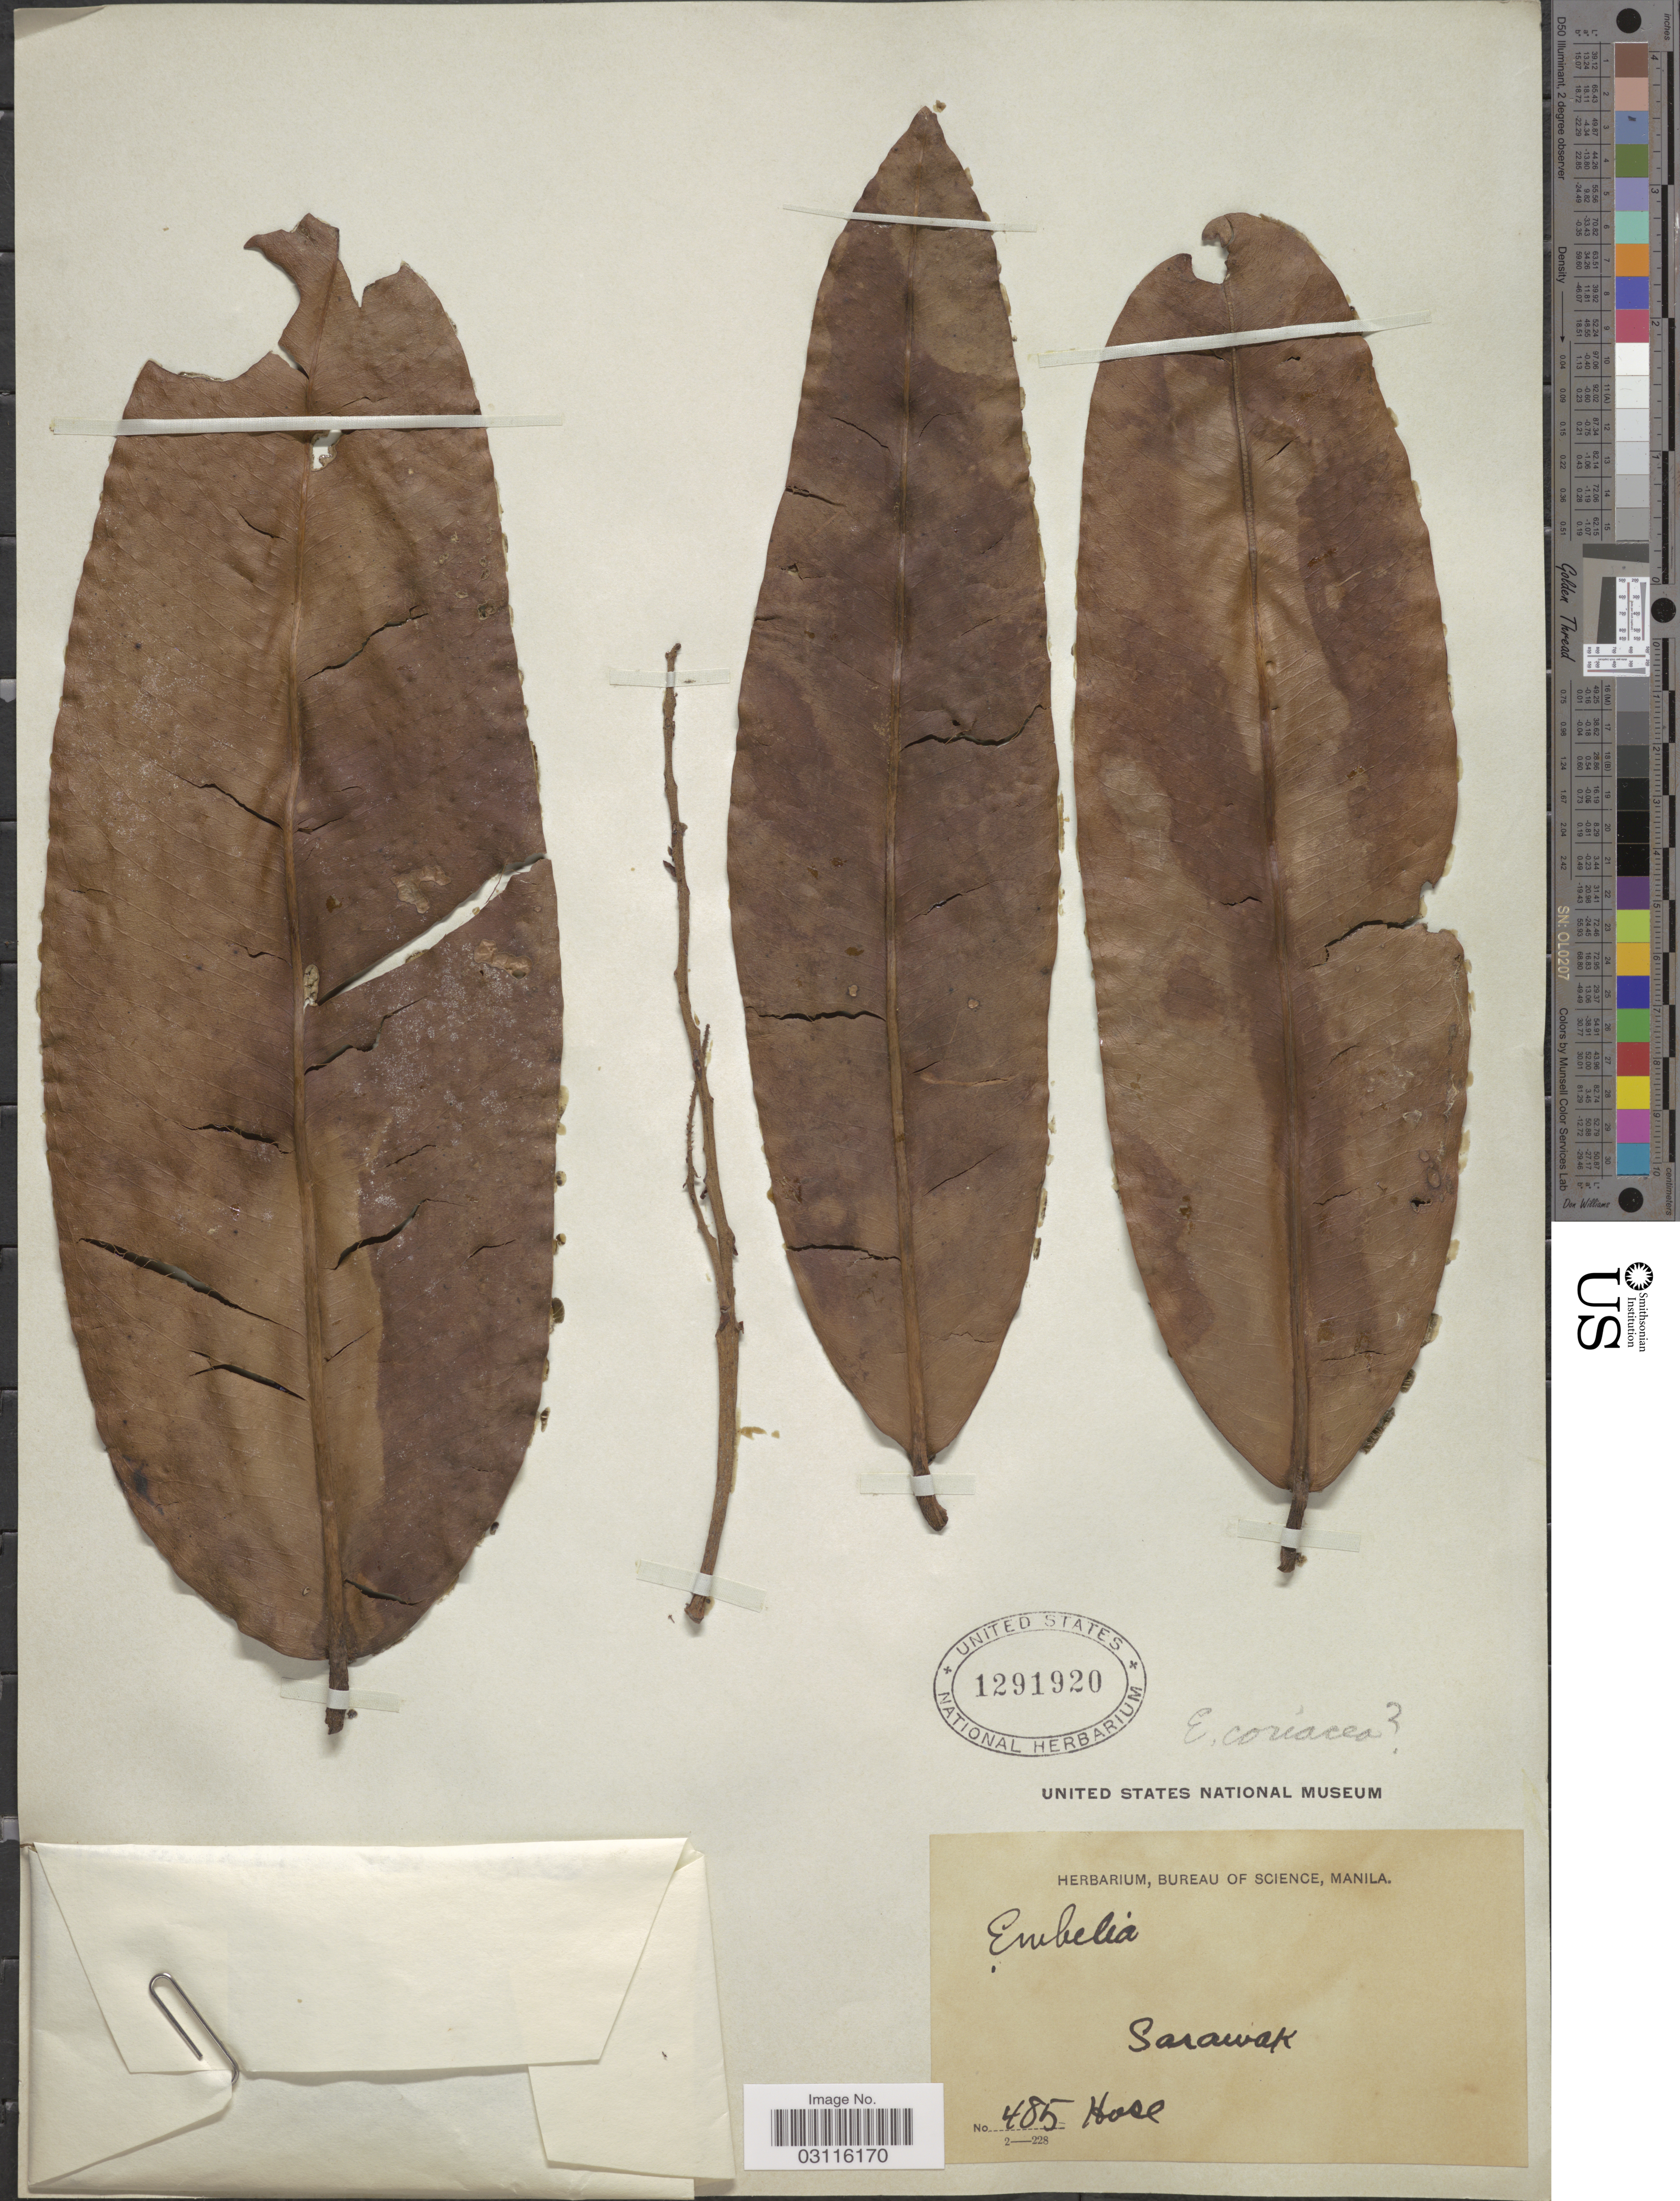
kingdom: Plantae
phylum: Tracheophyta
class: Magnoliopsida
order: Ericales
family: Primulaceae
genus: Embelia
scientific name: Embelia coriacea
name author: Wall. ex A. DC.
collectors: Hose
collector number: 485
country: Malaysia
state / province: Sarawak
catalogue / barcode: US 1291920